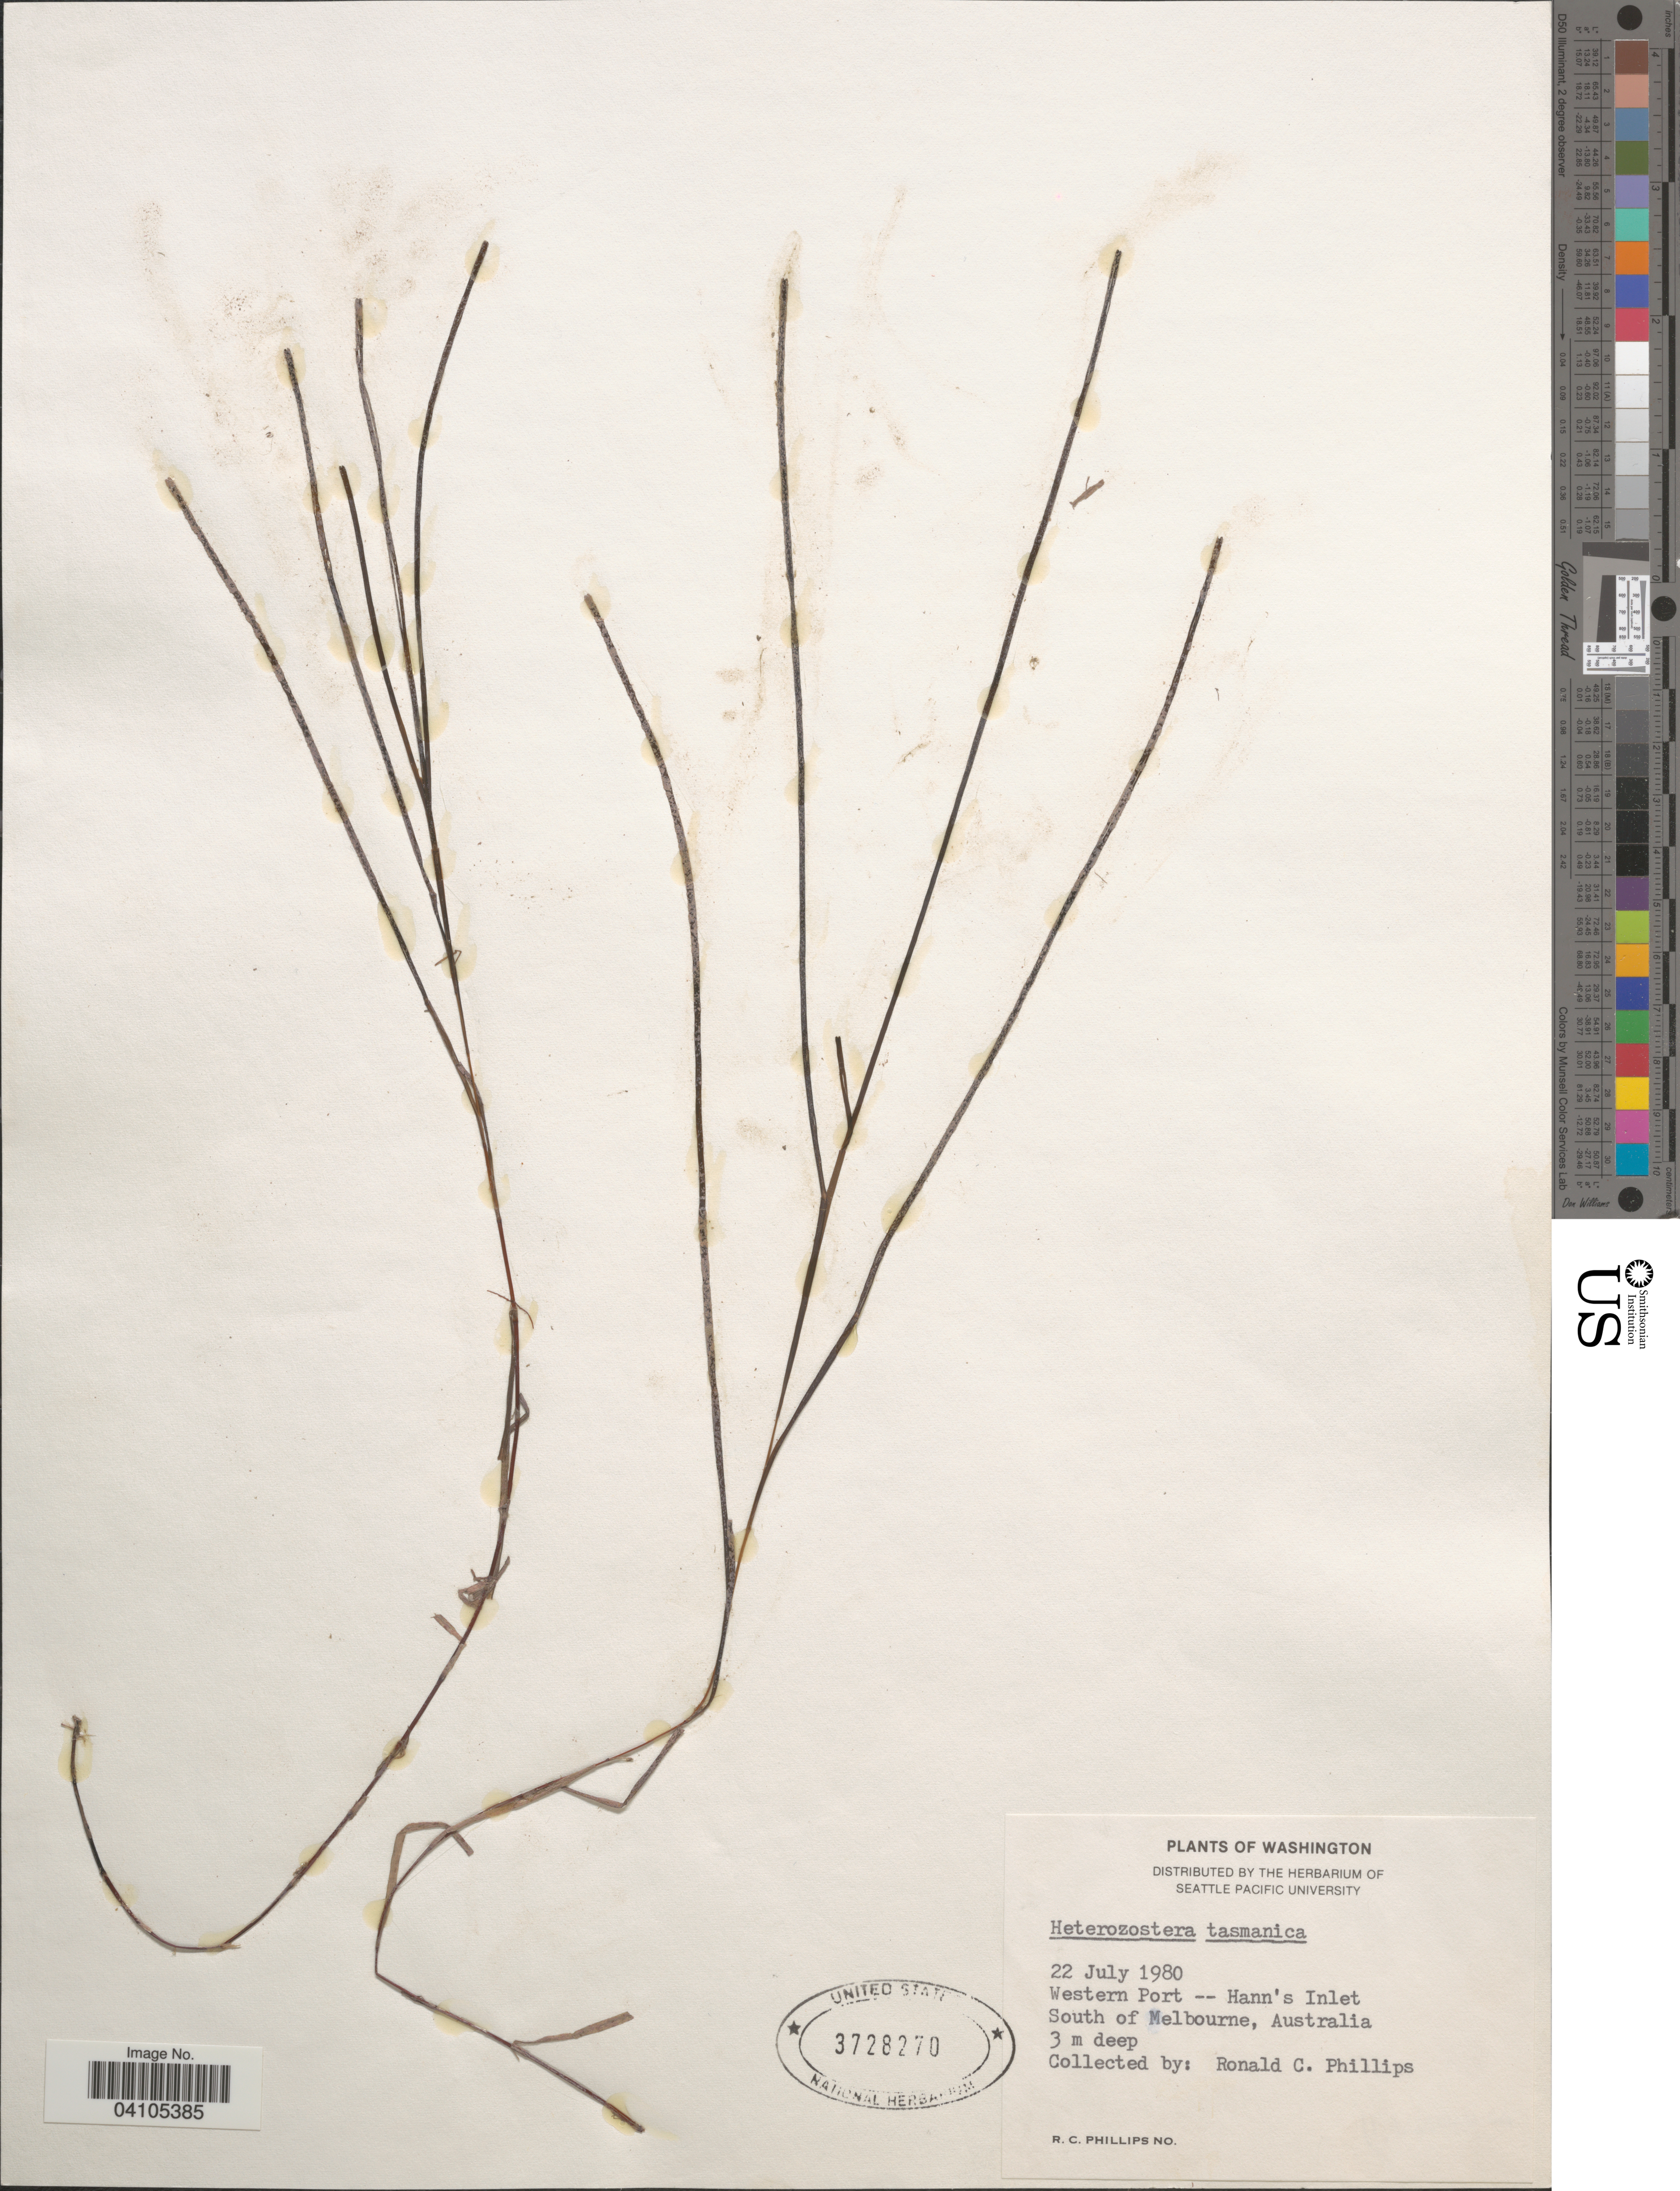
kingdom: Plantae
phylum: Tracheophyta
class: Liliopsida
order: Alismatales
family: Zosteraceae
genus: Heterozostera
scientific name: Heterozostera tasmanica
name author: (Martens ex Aschers.) Hartog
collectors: R. C. Phillips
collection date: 1980-07-22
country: Australia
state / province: Victoria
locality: Western Port -- Hann's Inlet. South of Melbourne.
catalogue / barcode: US 3728270